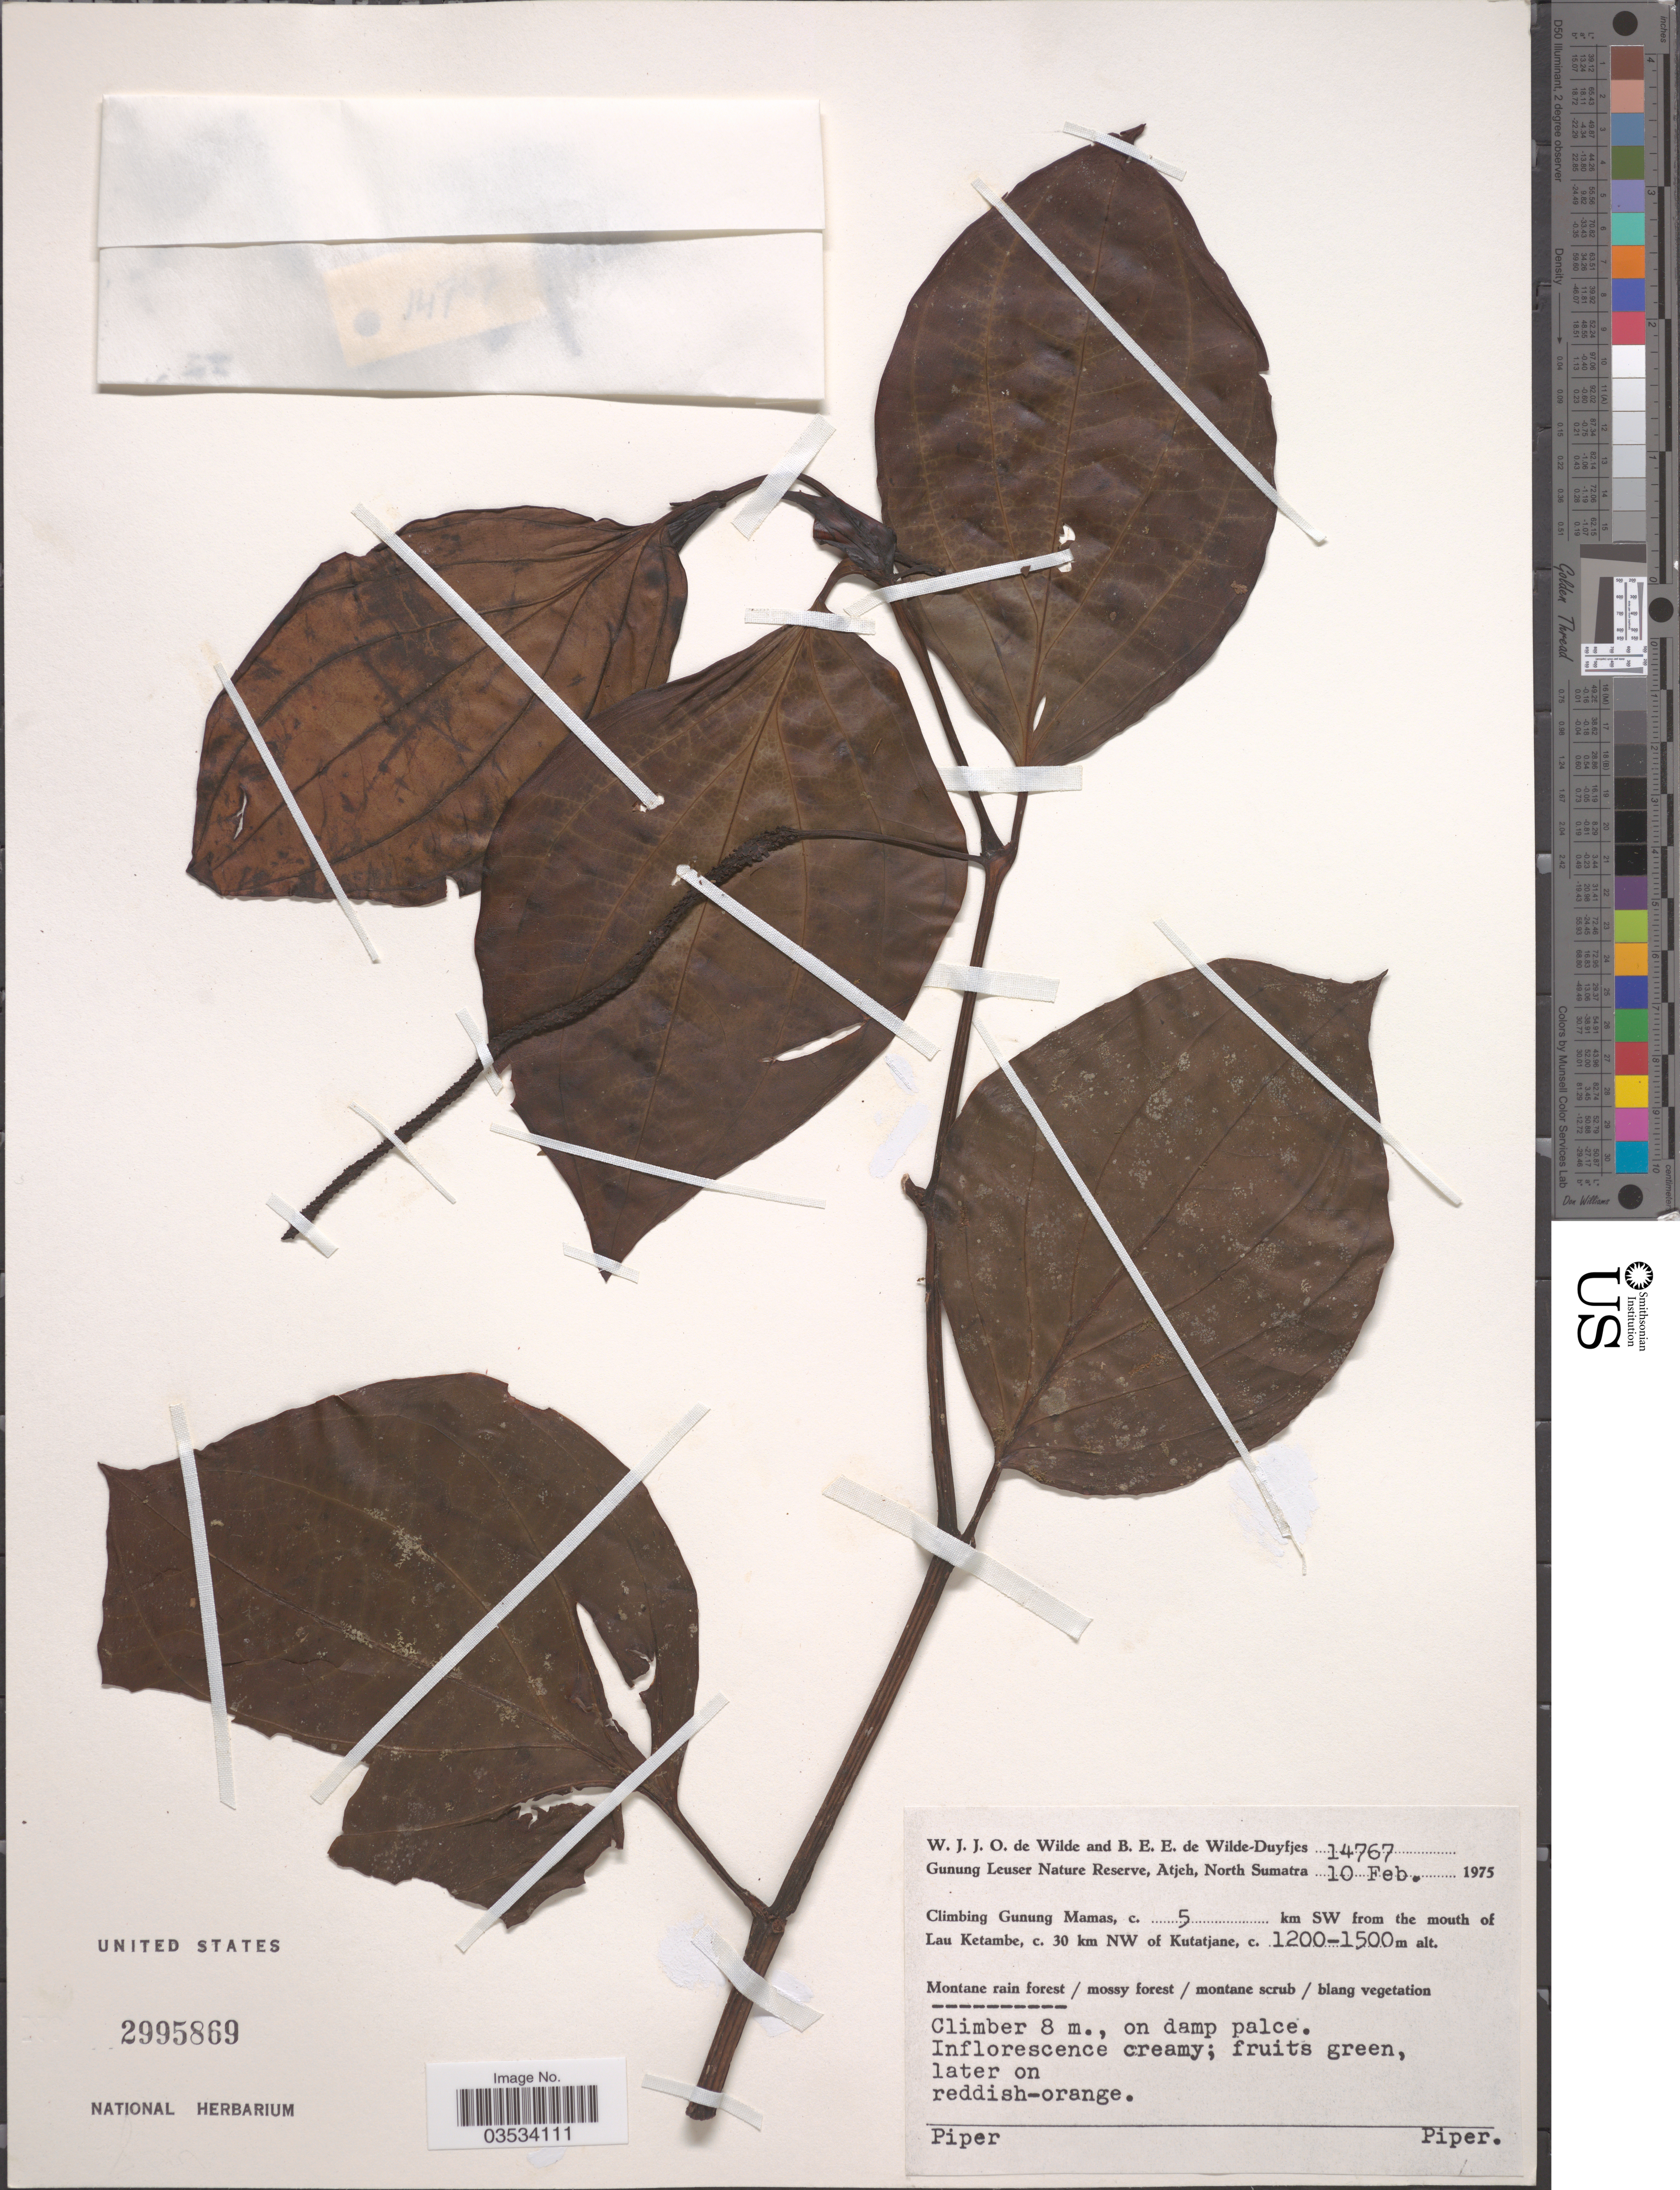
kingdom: Plantae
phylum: Tracheophyta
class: Magnoliopsida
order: Piperales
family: Piperaceae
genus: Piper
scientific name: Piper sp.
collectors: W. J. de Wilde & B. E. de Wilde-Duyfjes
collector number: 14767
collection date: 1975-02-10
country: Indonesia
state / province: Sumatra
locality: Gunung Leuser Nature Reserve, Atjeh, North Sumatra. Climbing Gunung Mamas, c. 5 km SW from the mouth of Lau Ketambe, c. 30 km NW of Kutatjane.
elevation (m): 1200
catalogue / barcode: US 2995869